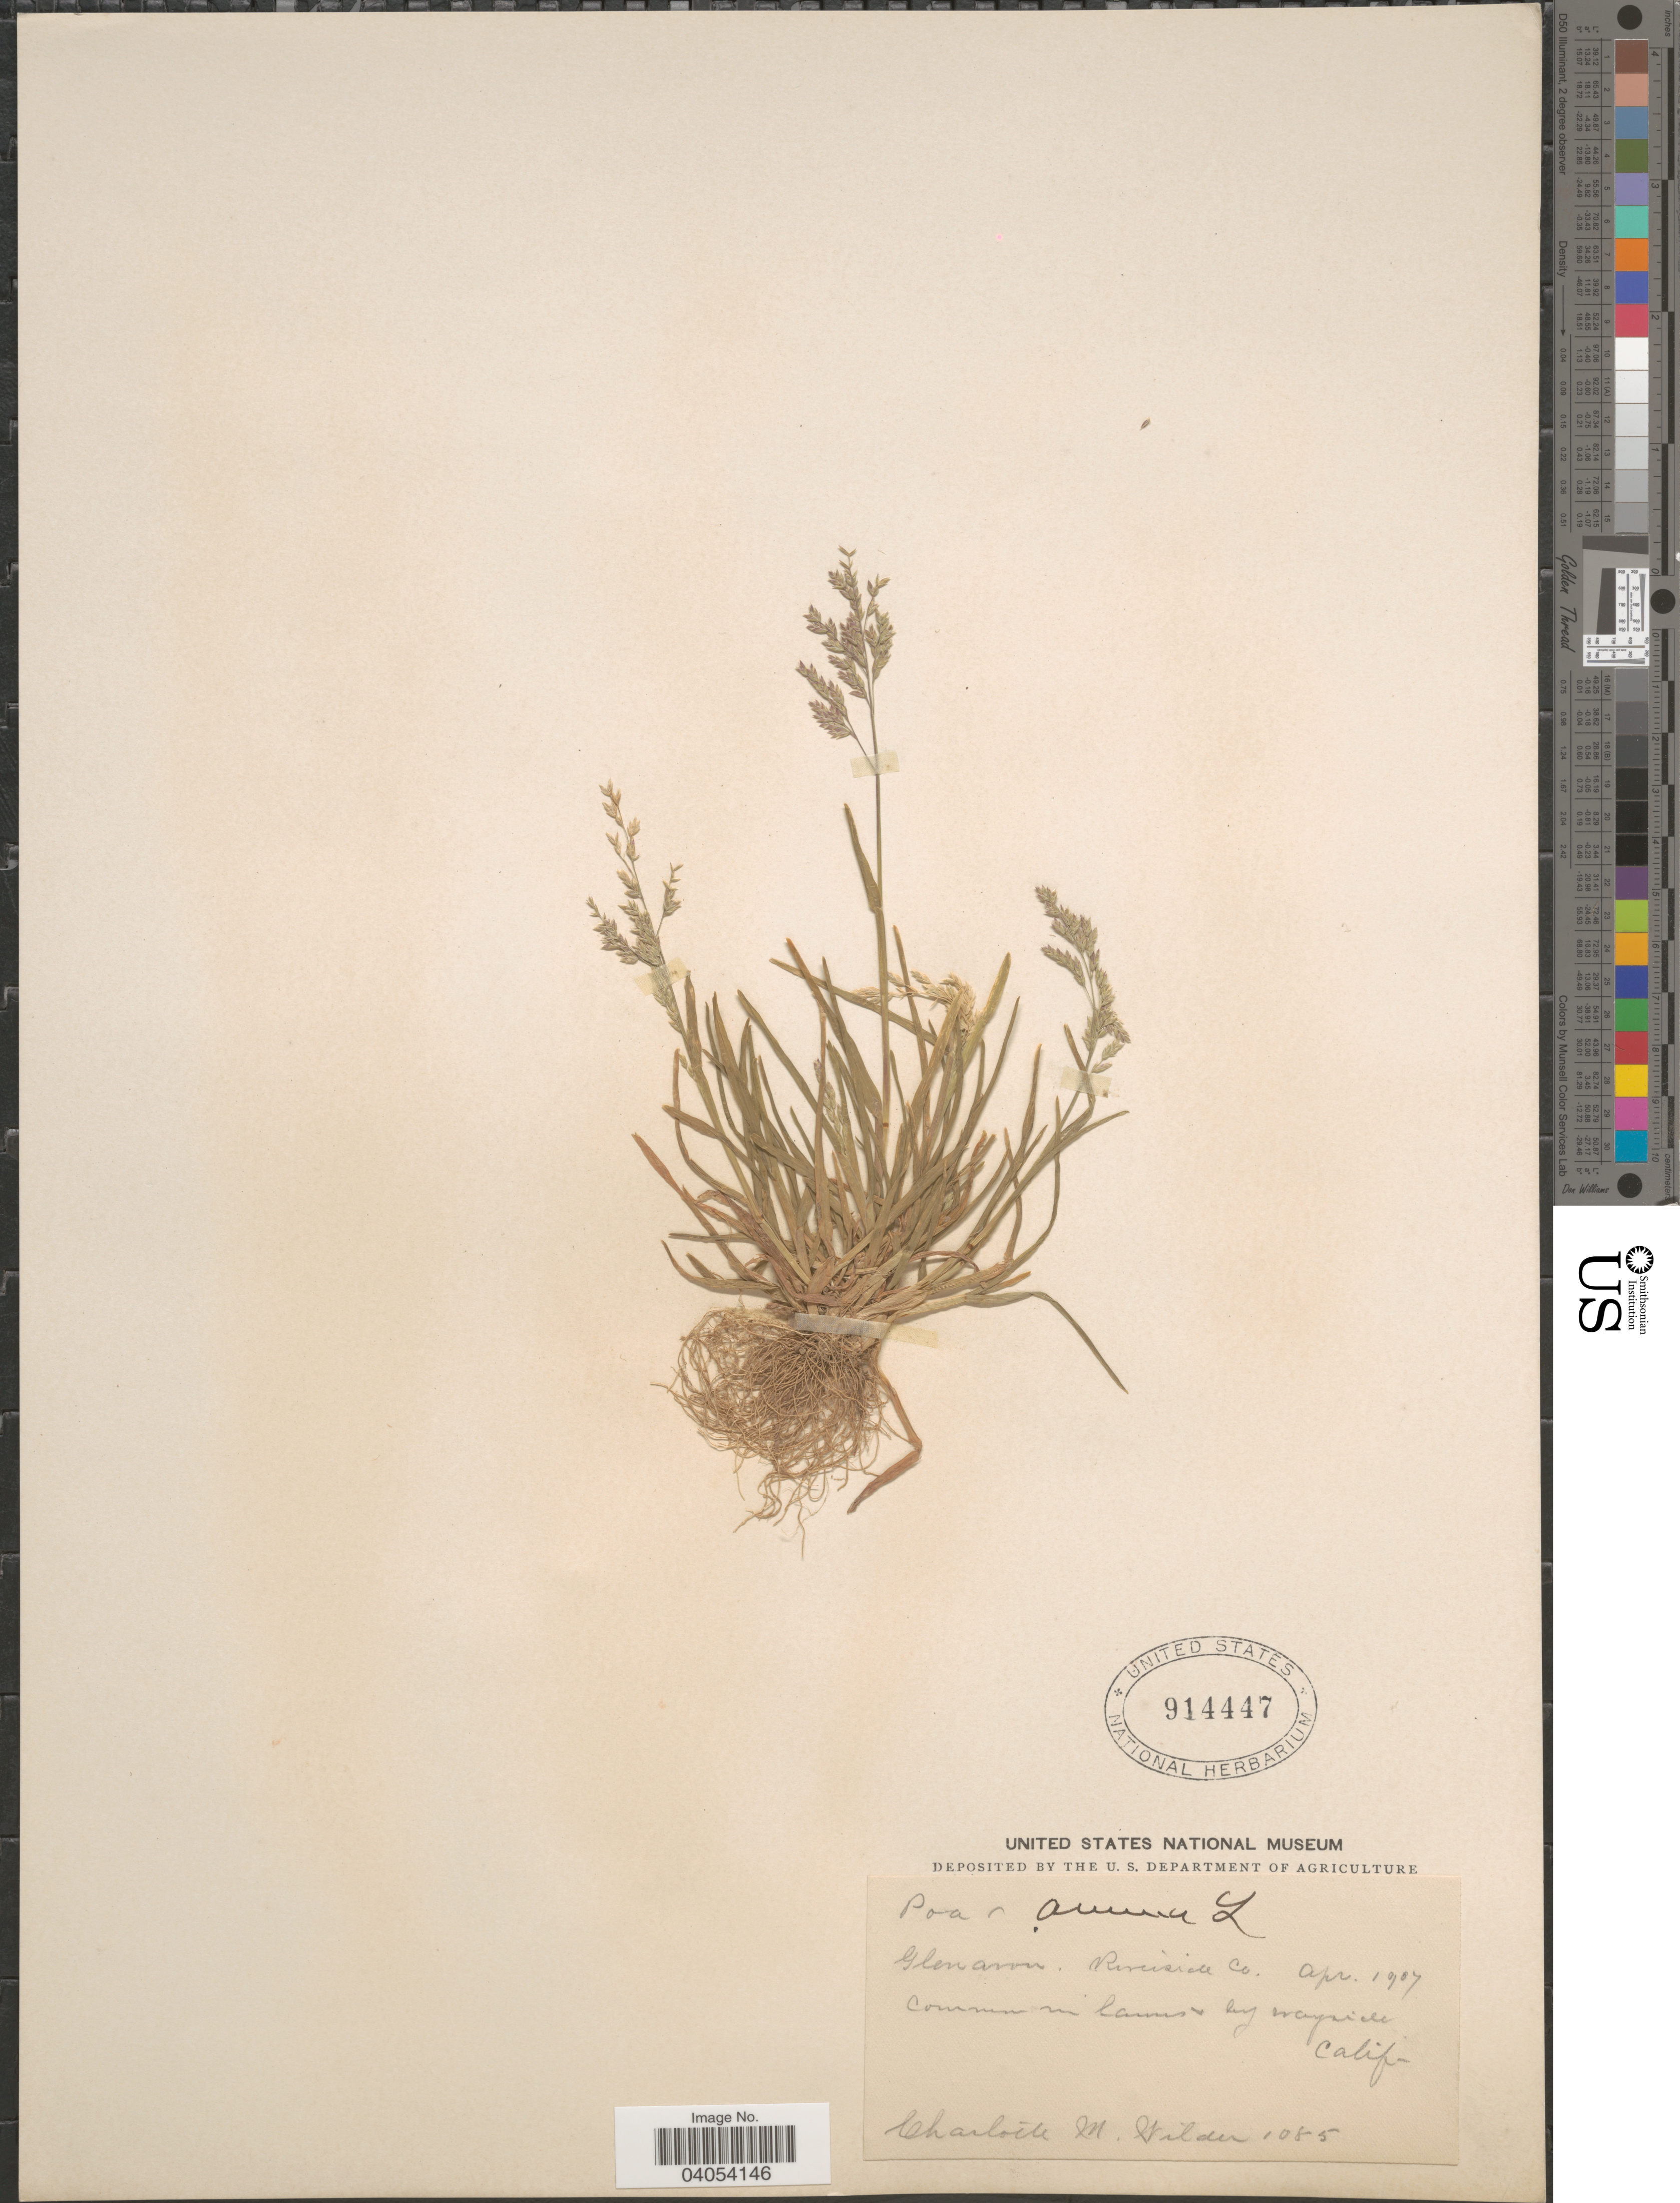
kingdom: Plantae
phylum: Tracheophyta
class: Liliopsida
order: Poales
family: Poaceae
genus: Poa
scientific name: Poa annua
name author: L.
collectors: C. Wilder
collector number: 1085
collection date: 1907-04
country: United States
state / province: California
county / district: Riverside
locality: Glen Avon. Riverside Co. Common in lawns by wayside.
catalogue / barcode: US 914447